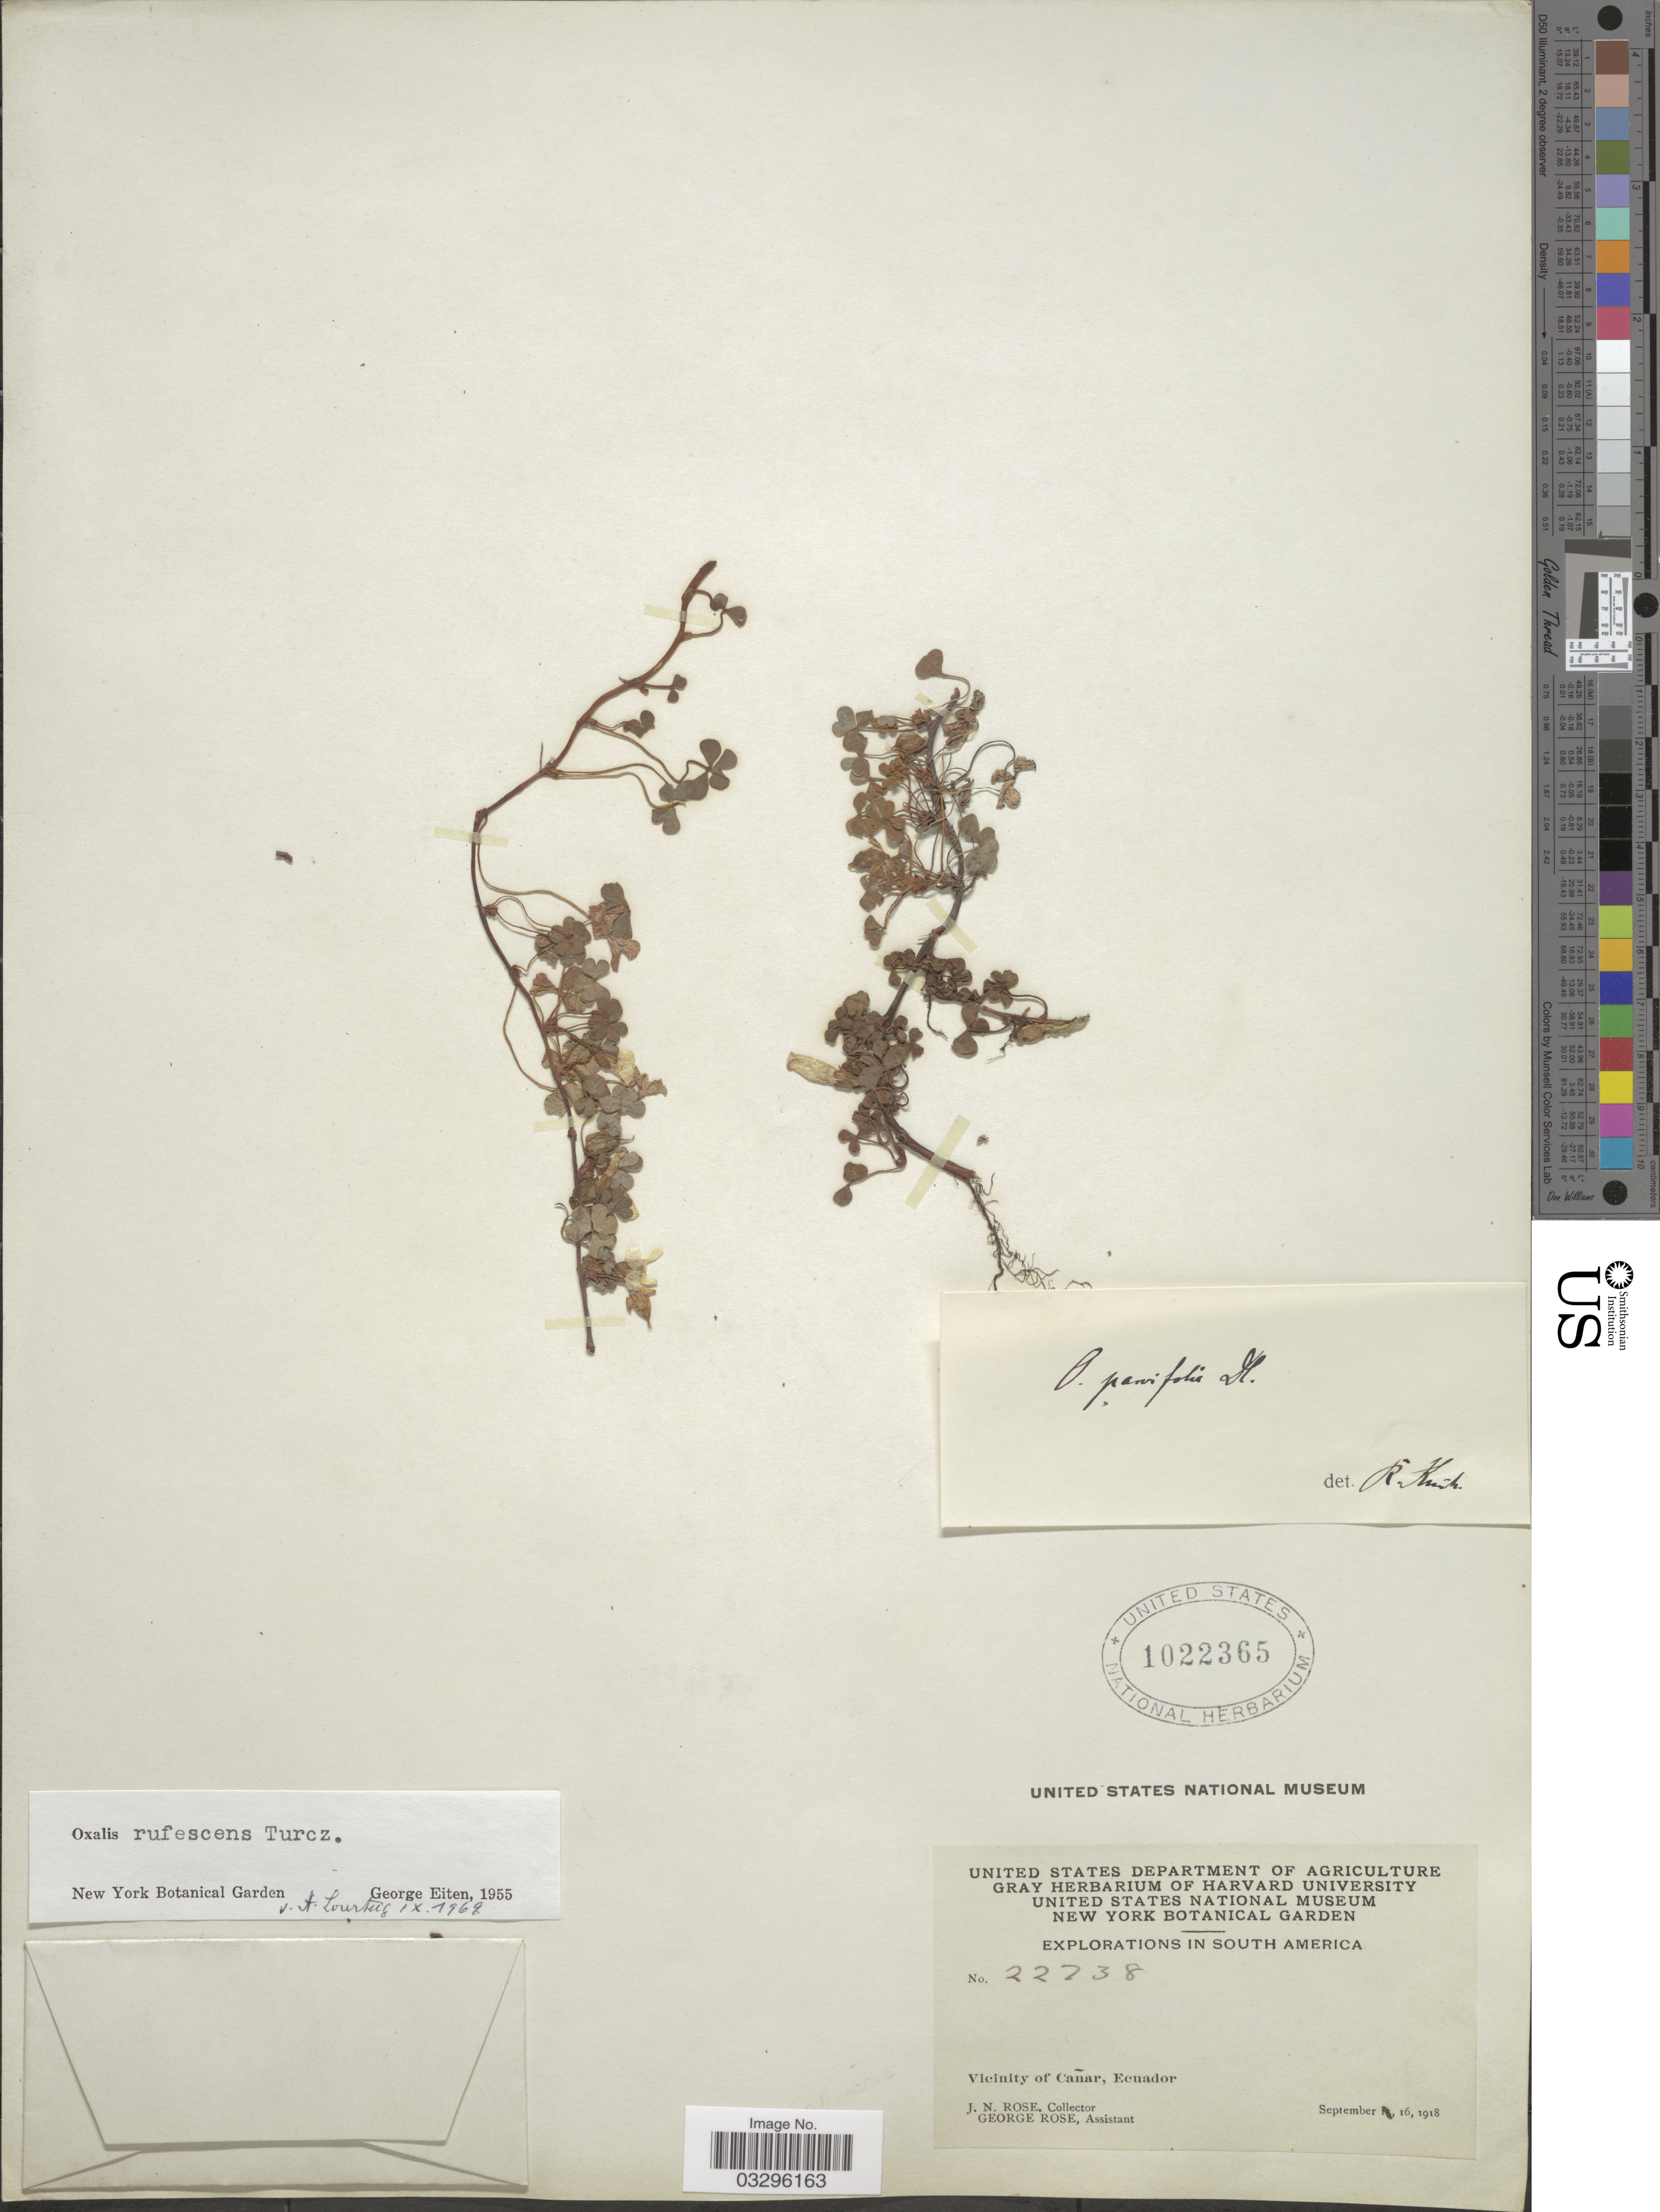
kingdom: Plantae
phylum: Tracheophyta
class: Magnoliopsida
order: Oxalidales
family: Oxalidaceae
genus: Oxalis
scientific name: Oxalis rufescens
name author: Willd. ex Zucc.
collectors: J. N. Rose & G. Rose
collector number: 22738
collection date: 1918-09-16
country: Ecuador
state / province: Cañar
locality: Vicinity of Cañar.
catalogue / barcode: US 1022365